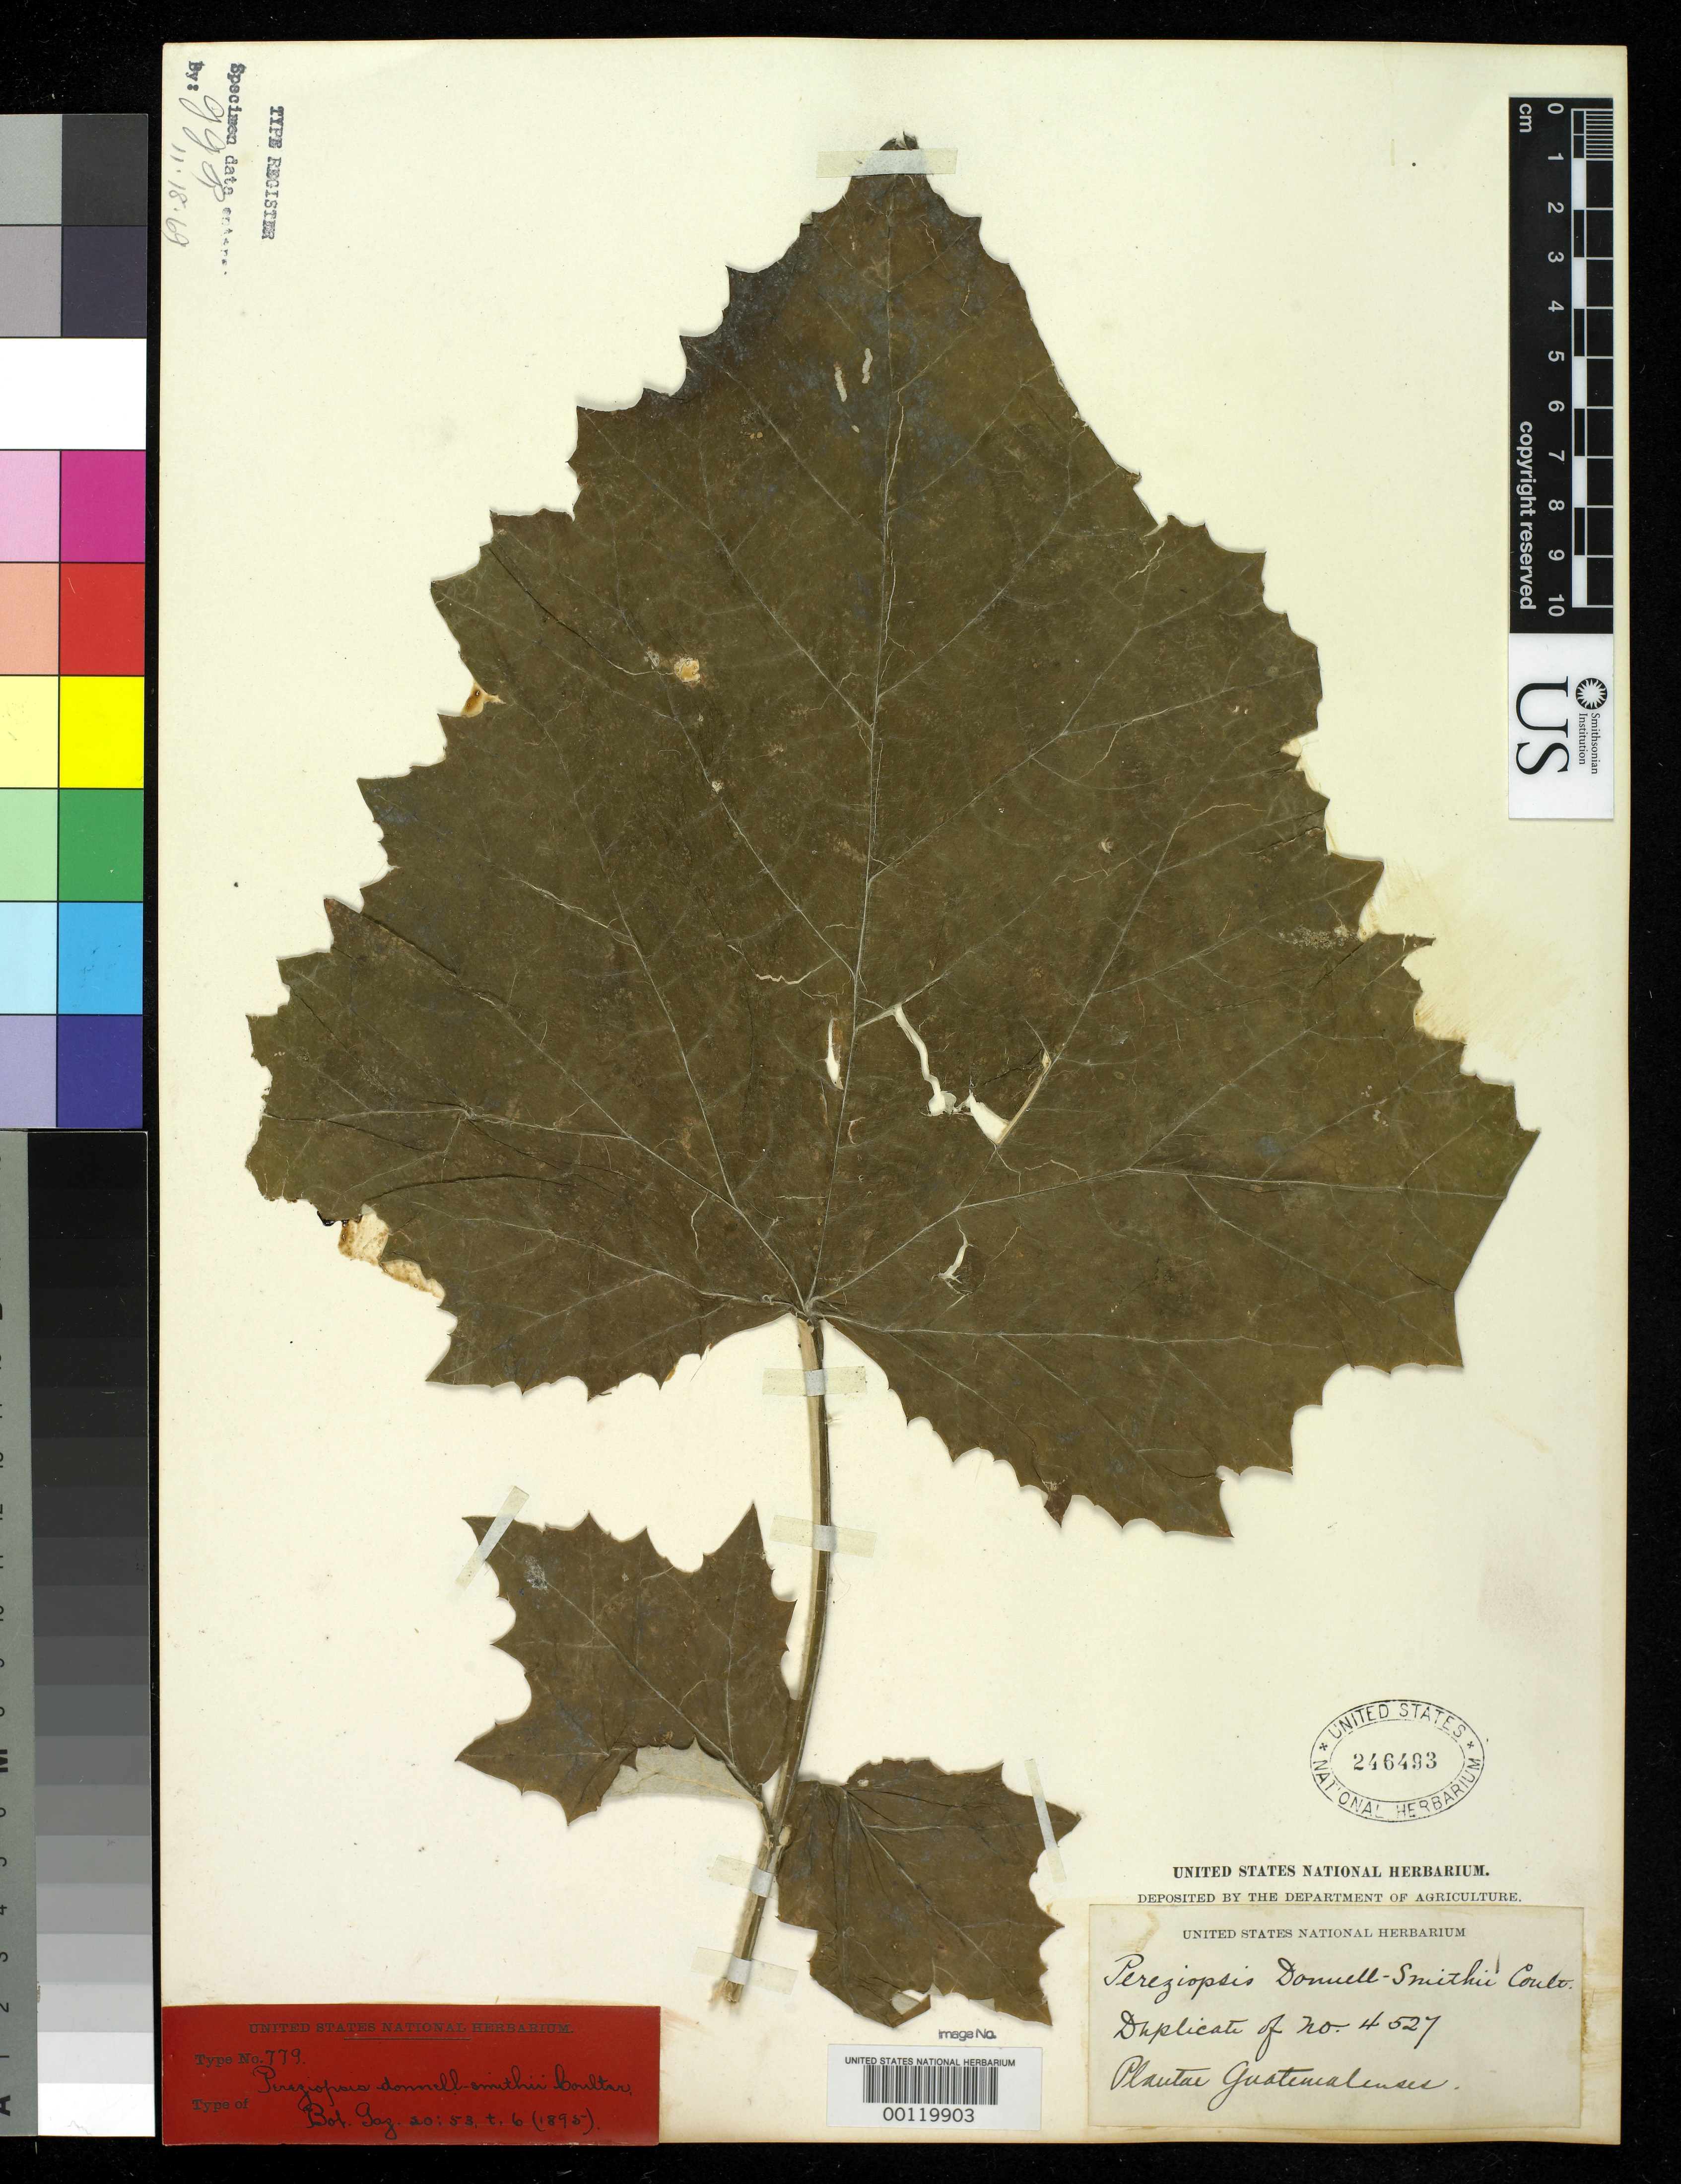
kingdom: Plantae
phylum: Tracheophyta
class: Magnoliopsida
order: Asterales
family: Asteraceae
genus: Pereziopsis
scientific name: Pereziopsis donnell-smithii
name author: J.M. Coult.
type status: Isotype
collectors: E. T. Heyde & E. Lux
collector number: J.D.S.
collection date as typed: Feb 1893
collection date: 1893-02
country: Guatemala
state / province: Santa Rosa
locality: Rio de Los Esclavos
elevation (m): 762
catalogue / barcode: US 246493